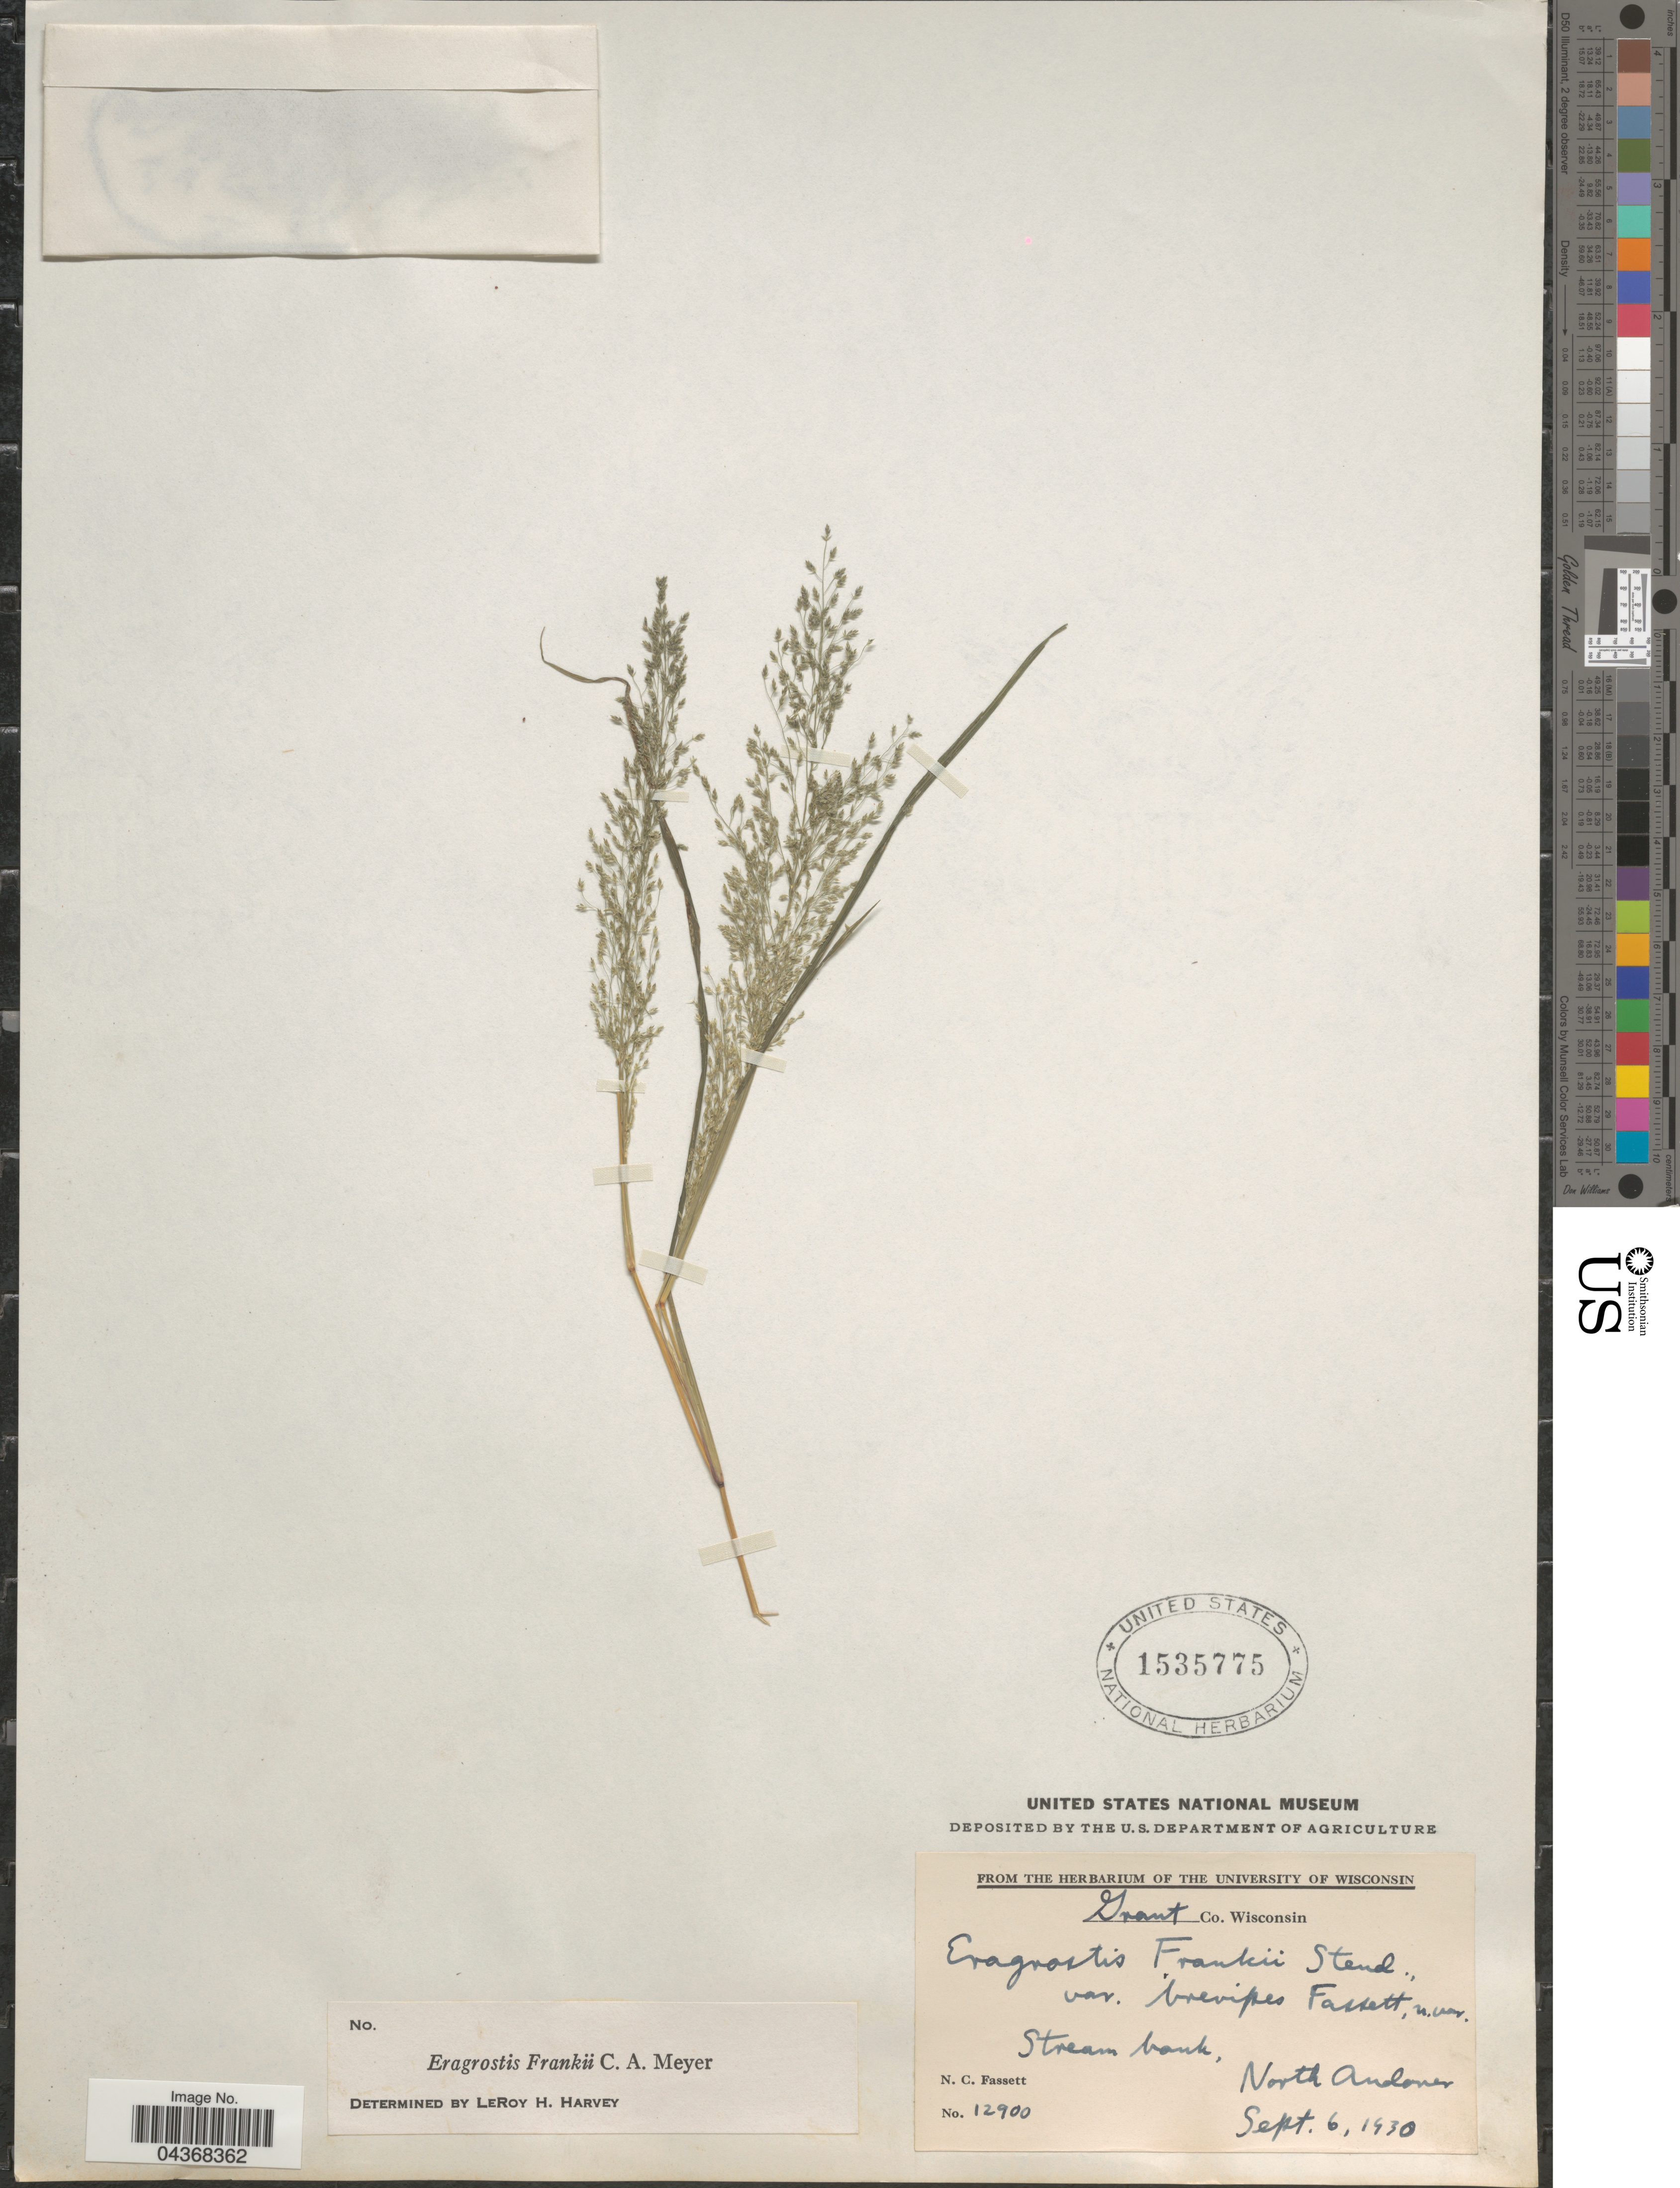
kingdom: Plantae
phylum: Tracheophyta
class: Liliopsida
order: Poales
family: Poaceae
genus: Eragrostis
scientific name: Eragrostis frankii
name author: C.A. Mey. ex Steud.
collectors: N. C. Fassett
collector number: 12900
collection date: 1930-09-06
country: United States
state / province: Wisconsin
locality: Grant Co. Stream bank, North Andover.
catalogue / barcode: US 1535775